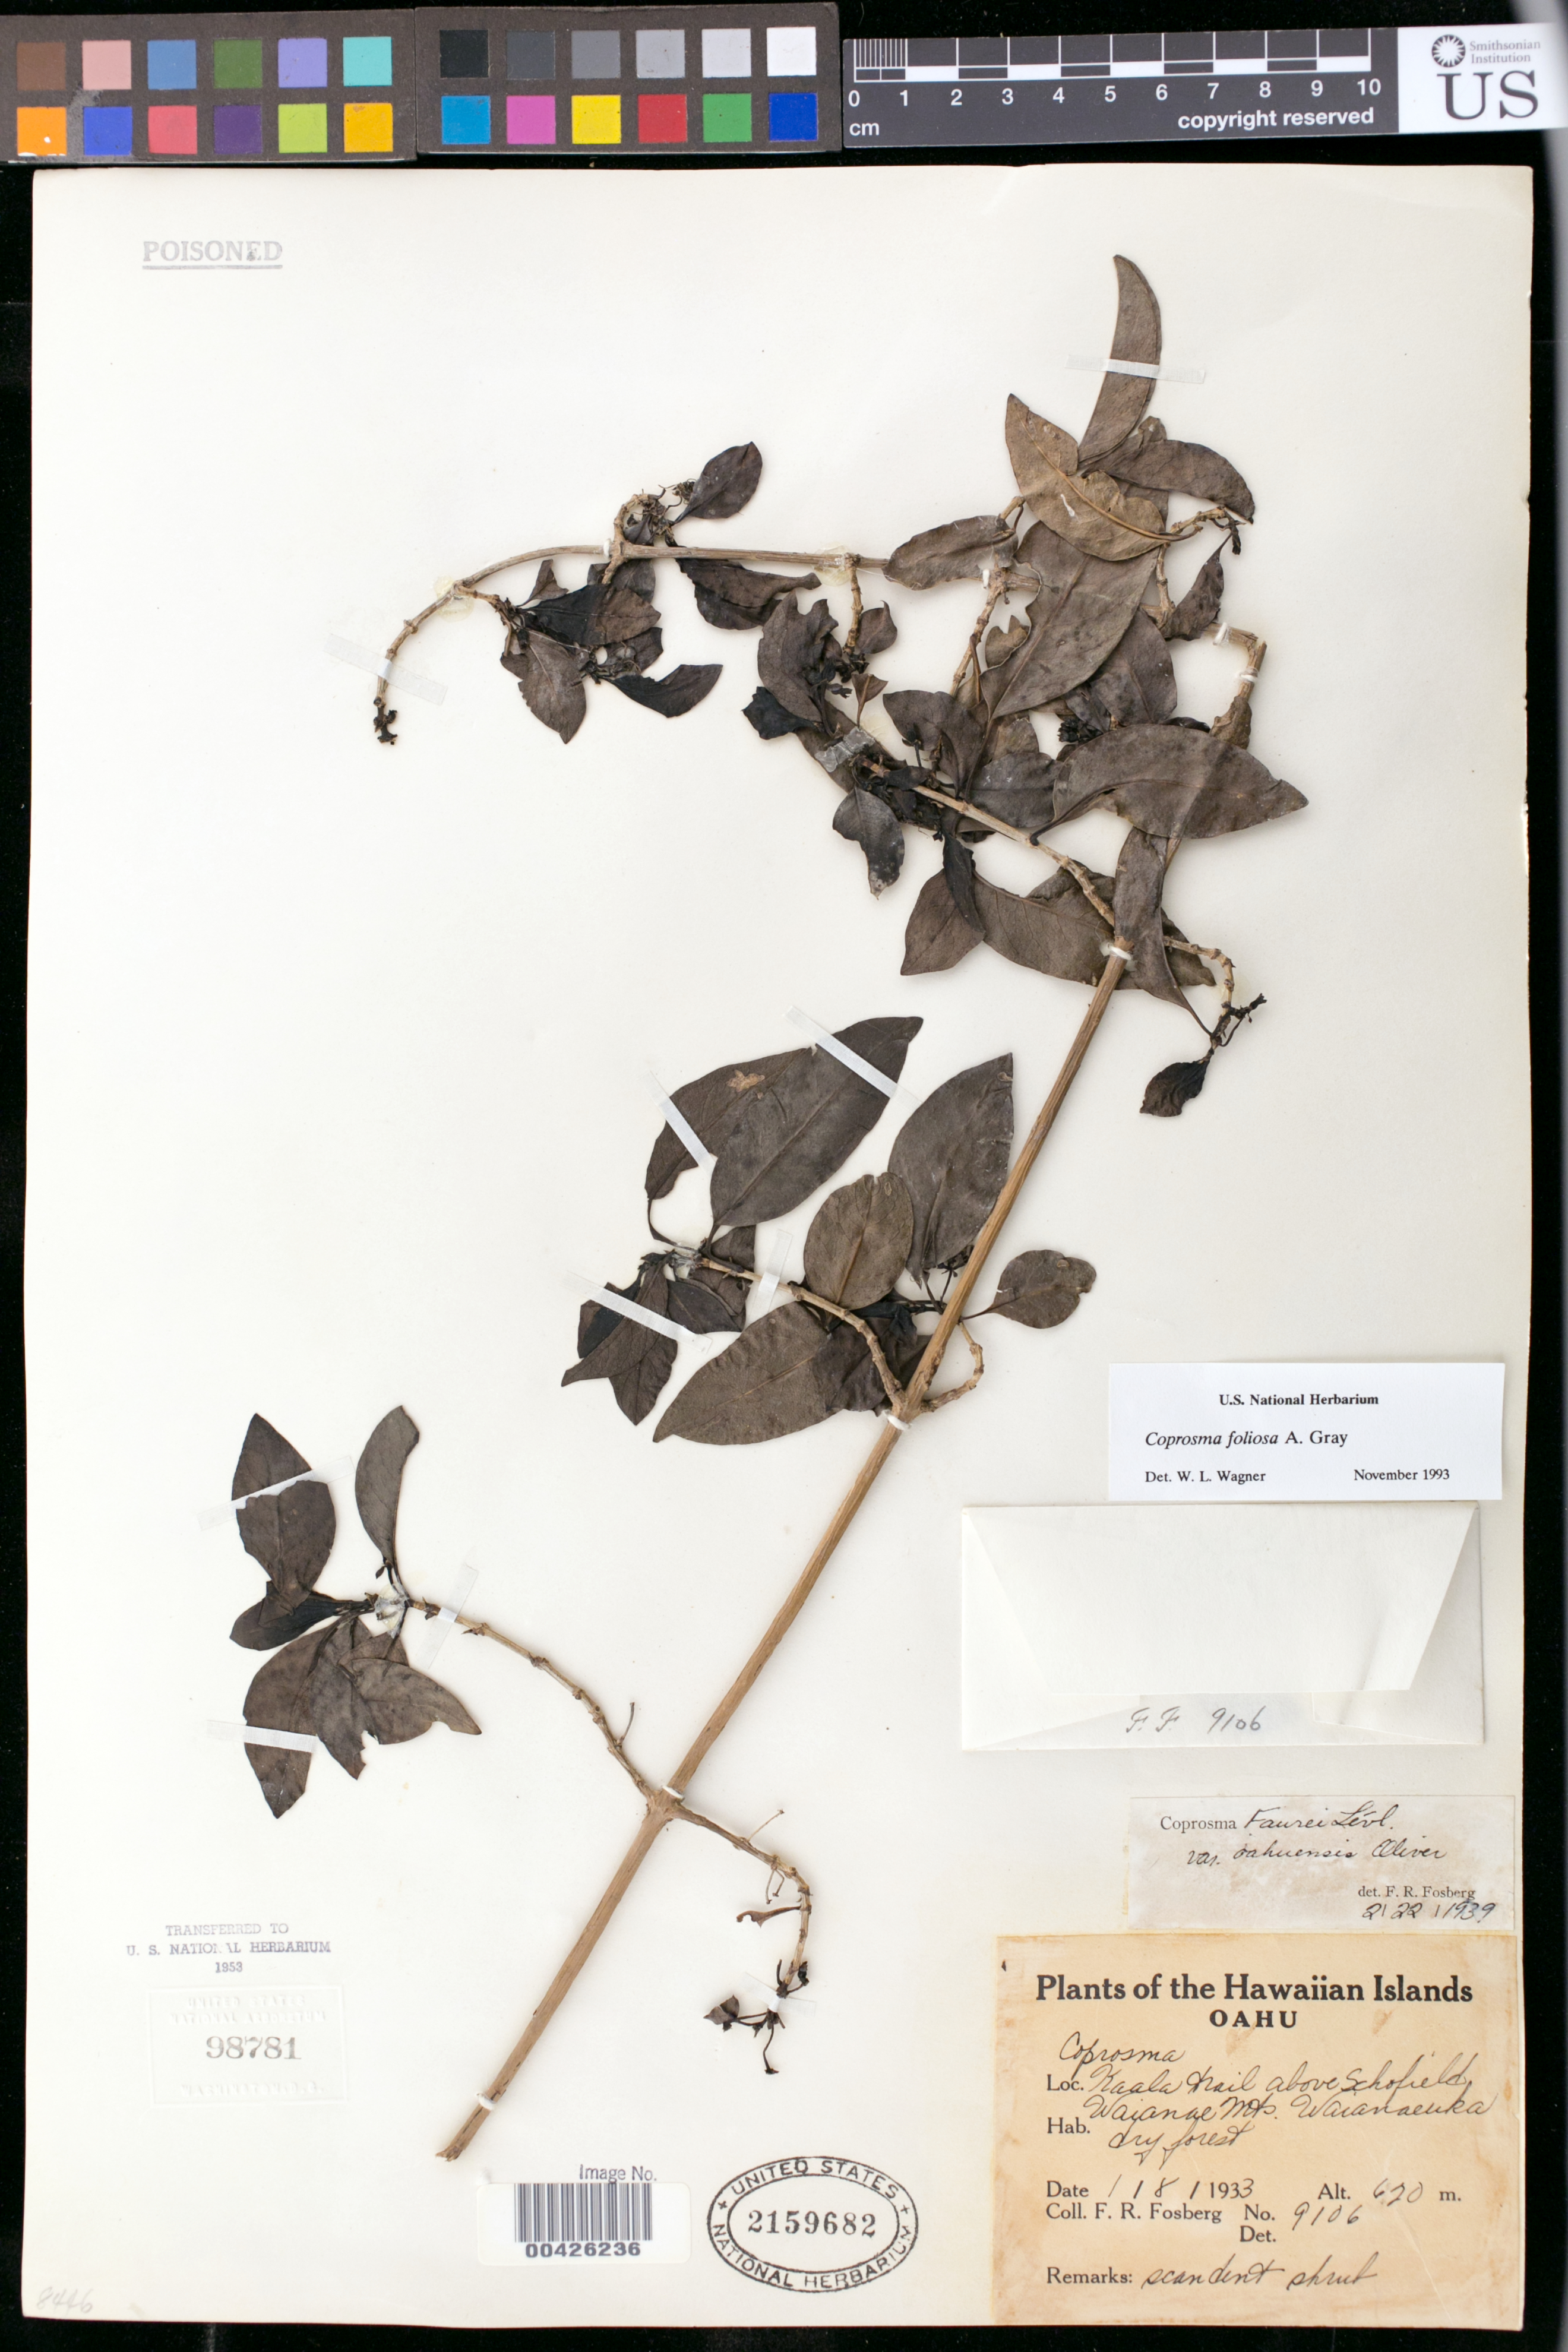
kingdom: Plantae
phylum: Tracheophyta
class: Magnoliopsida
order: Gentianales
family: Rubiaceae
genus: Coprosma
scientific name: Coprosma foliosa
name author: A. Gray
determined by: Wagner, W. L., (BOT), Smithsonian Institution - National Museum of Natural History (UNITED STATES)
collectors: F. R. Fosberg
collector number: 9106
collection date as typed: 8 Jan 1933 to 1 Aug 1933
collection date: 1933-01-08/1933-08-01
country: United States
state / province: Hawaii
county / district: Honolulu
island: Oahu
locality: Kaala trail above Schofield, Waianae Mts., Waianaeuka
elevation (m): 620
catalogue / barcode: US 2159682